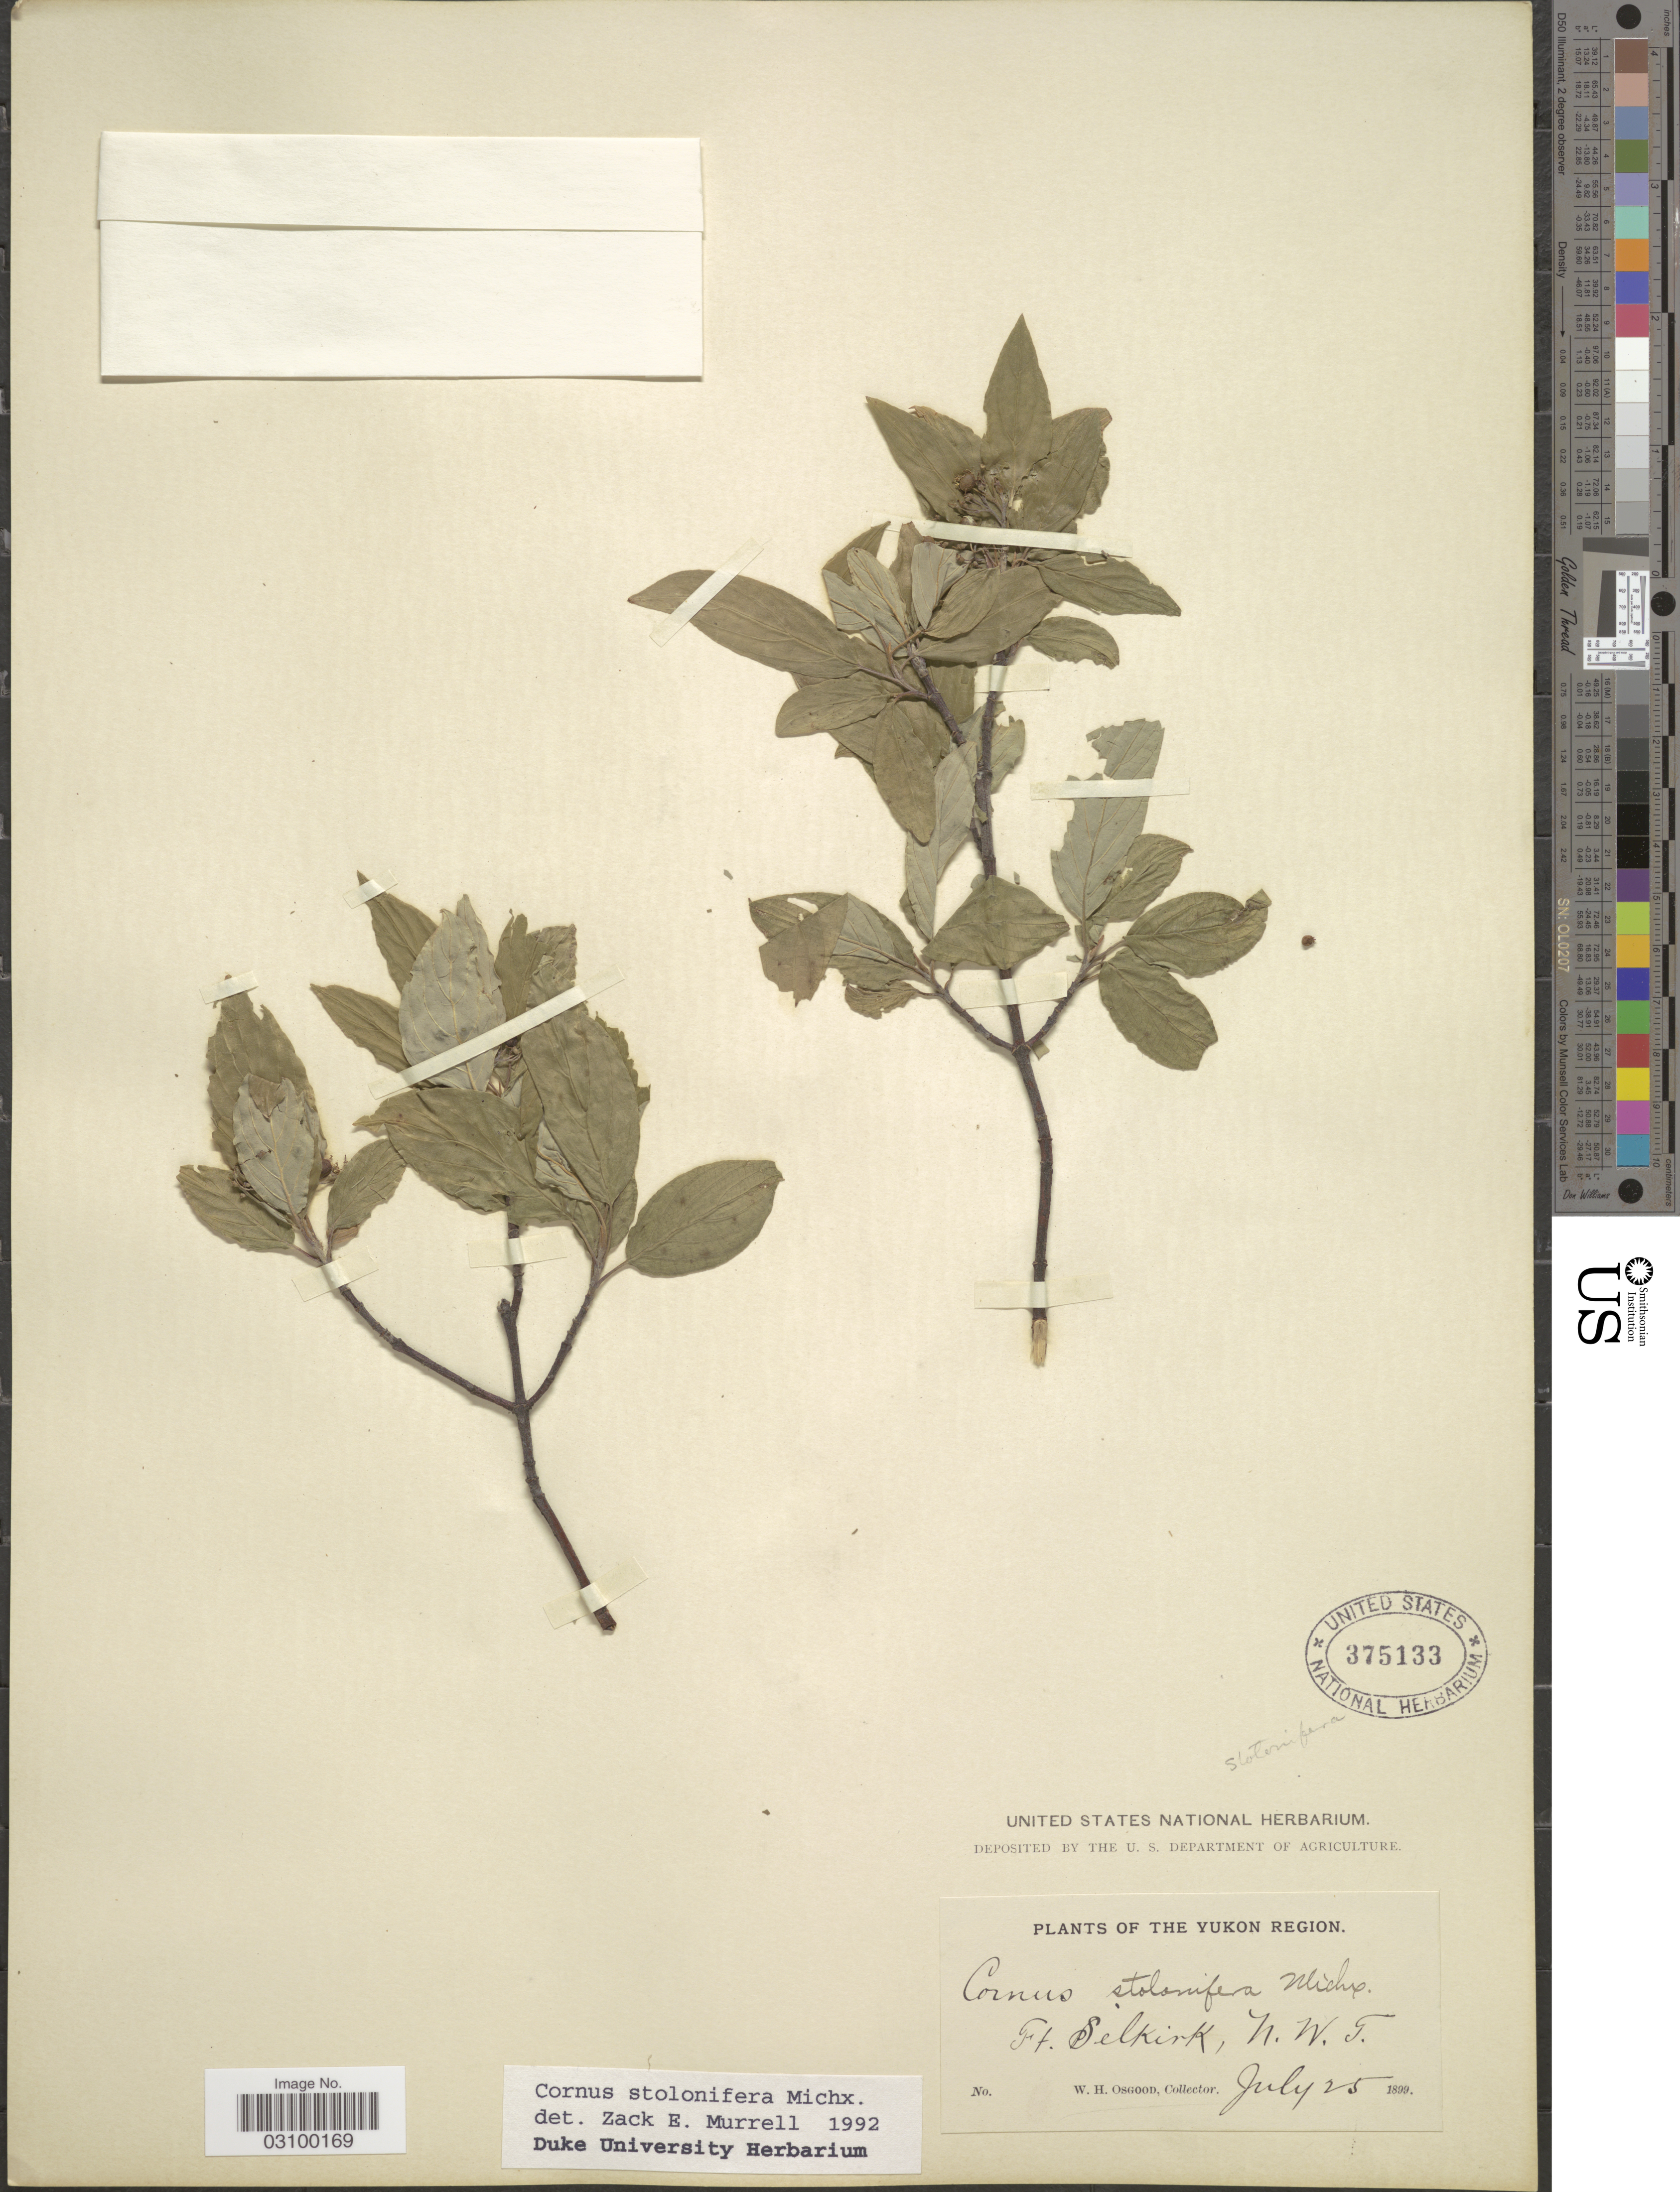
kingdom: Plantae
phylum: Tracheophyta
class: Magnoliopsida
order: Cornales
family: Cornaceae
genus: Cornus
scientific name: Cornus sericea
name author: L.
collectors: W. Osgood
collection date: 1899-07-25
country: Canada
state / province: Northwest Territories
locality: The Yukon Region. Ft. Selkirk, N. W. T.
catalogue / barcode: US 375133